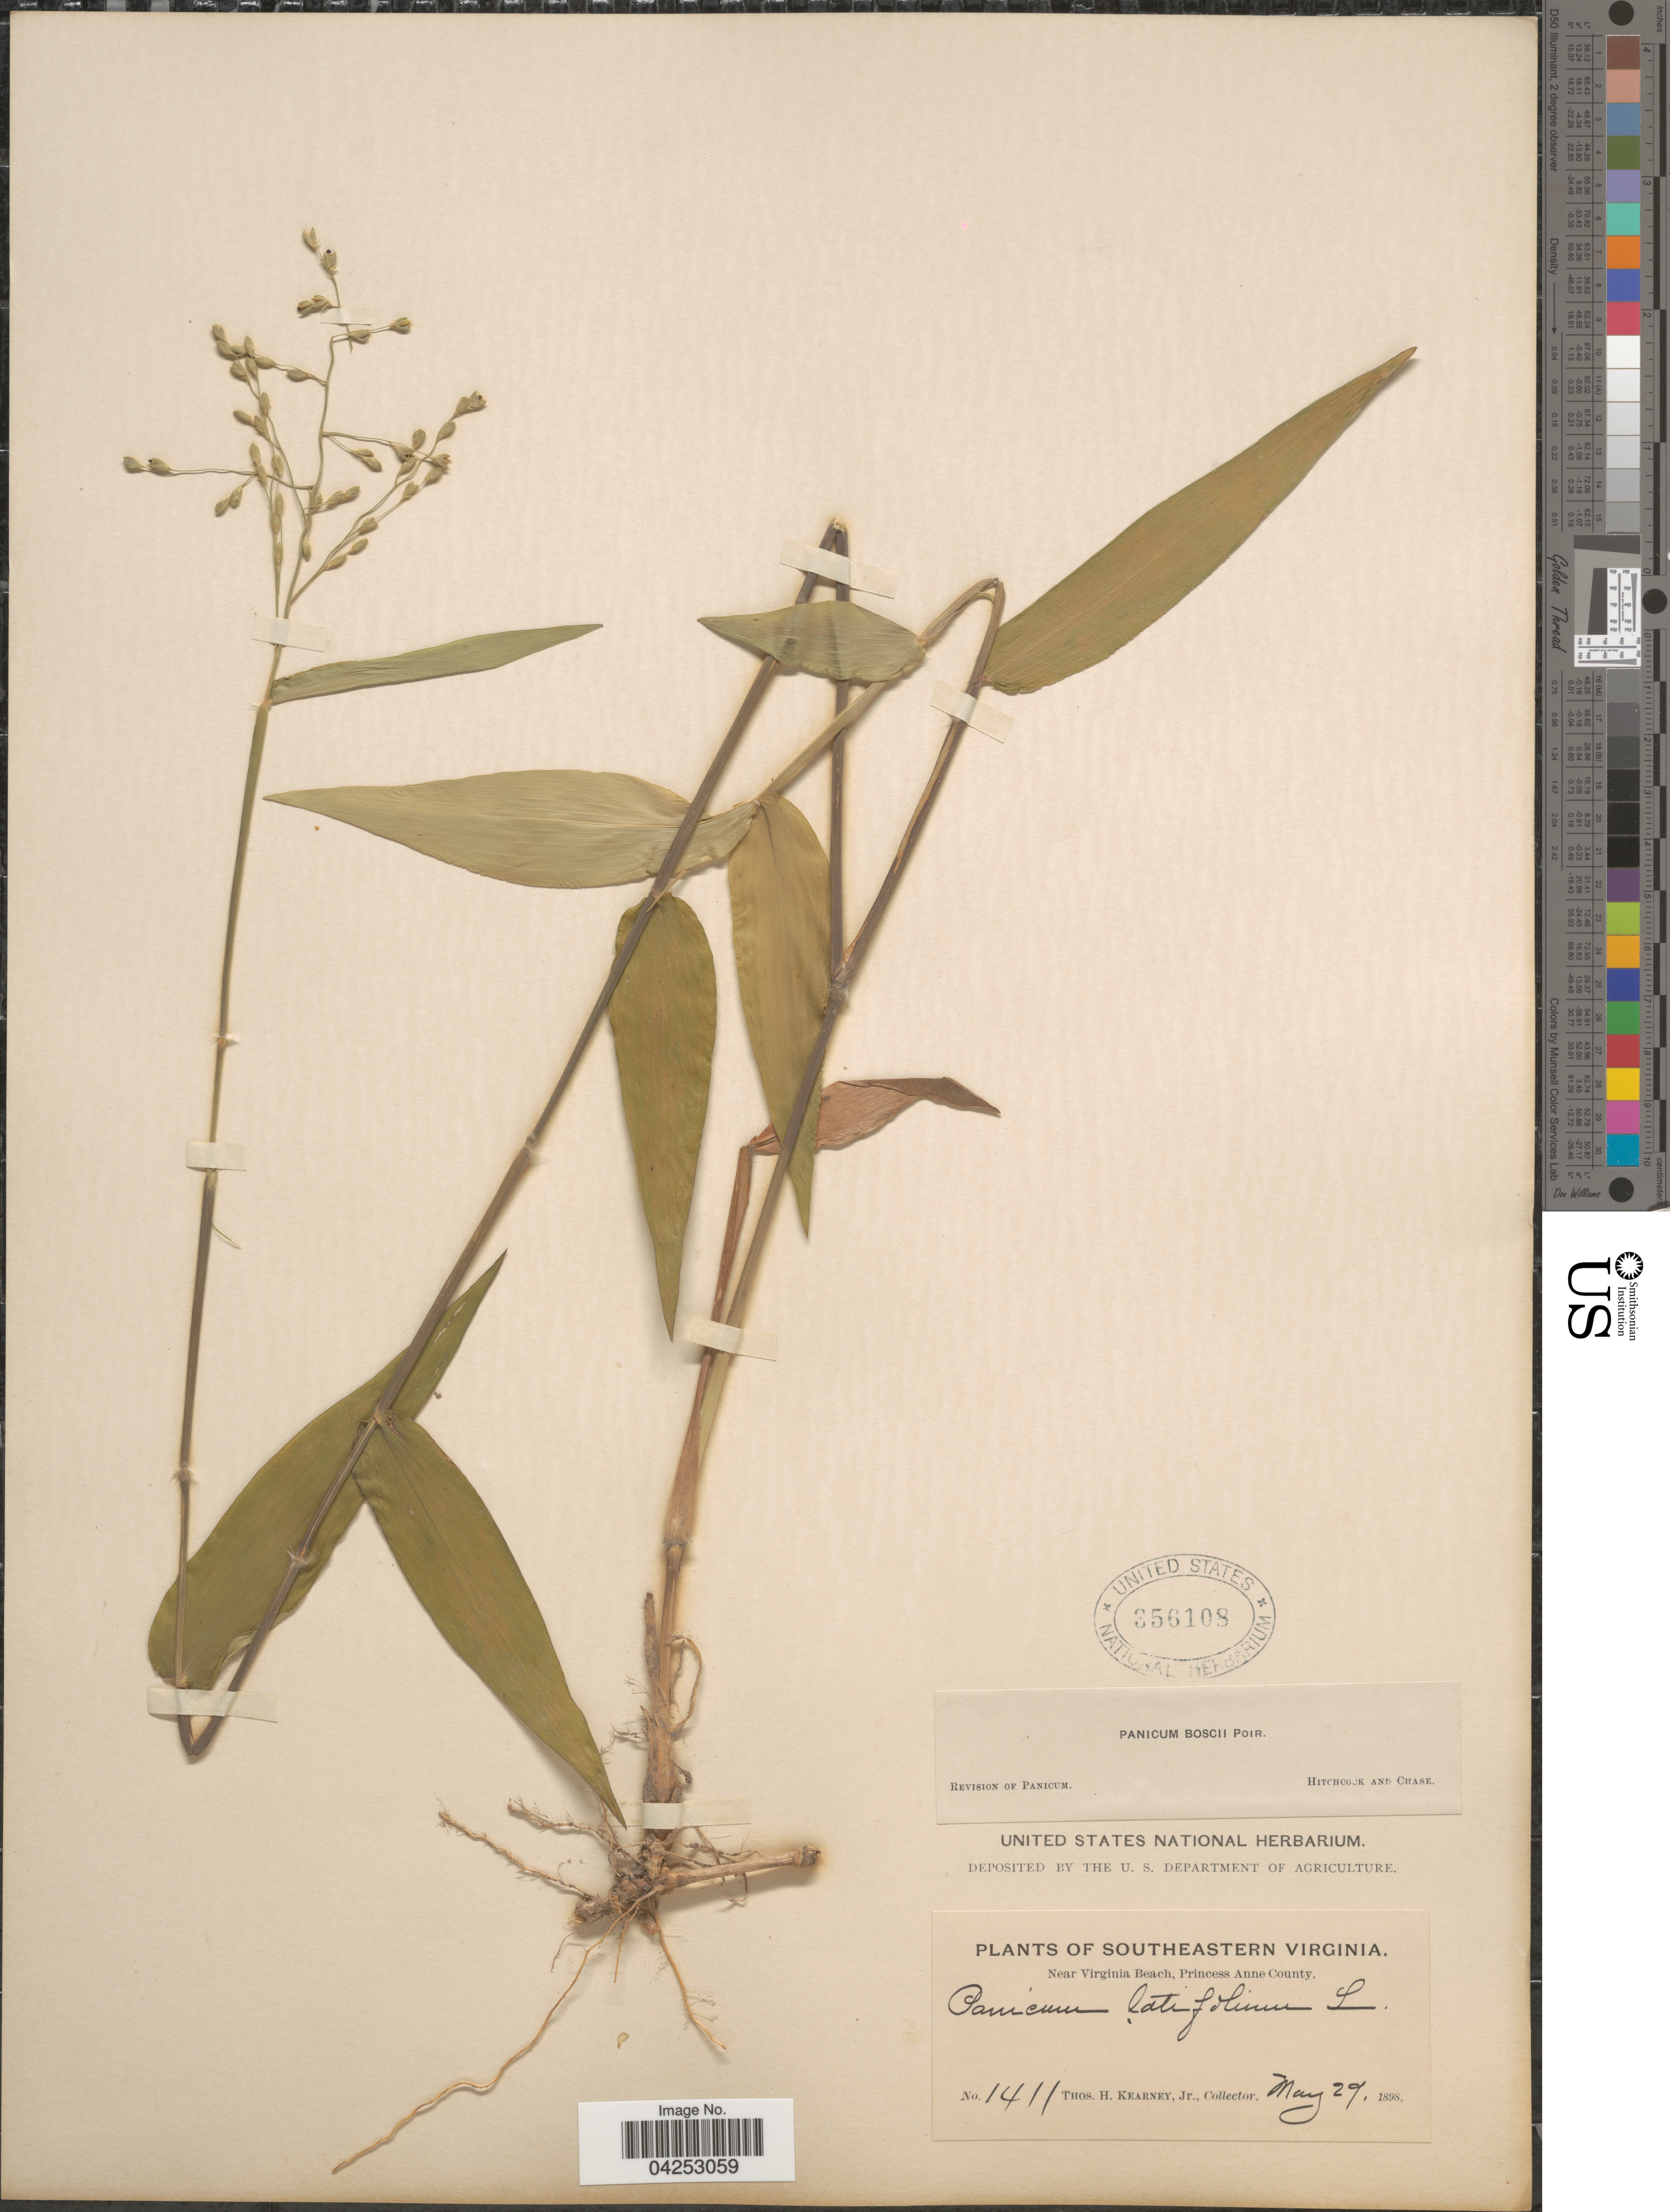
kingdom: Plantae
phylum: Tracheophyta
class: Liliopsida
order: Poales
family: Poaceae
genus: Dichanthelium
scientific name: Dichanthelium boscii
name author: (Poir.) Gould & C.A. Clark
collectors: T. H. Kearney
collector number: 1411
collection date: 1898-05-29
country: United States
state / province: Virginia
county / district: City of Virginia Beach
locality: Southeastern Virginia. Near Virginia Beach, Princess Anne (=historic county name) County.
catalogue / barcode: US 356108